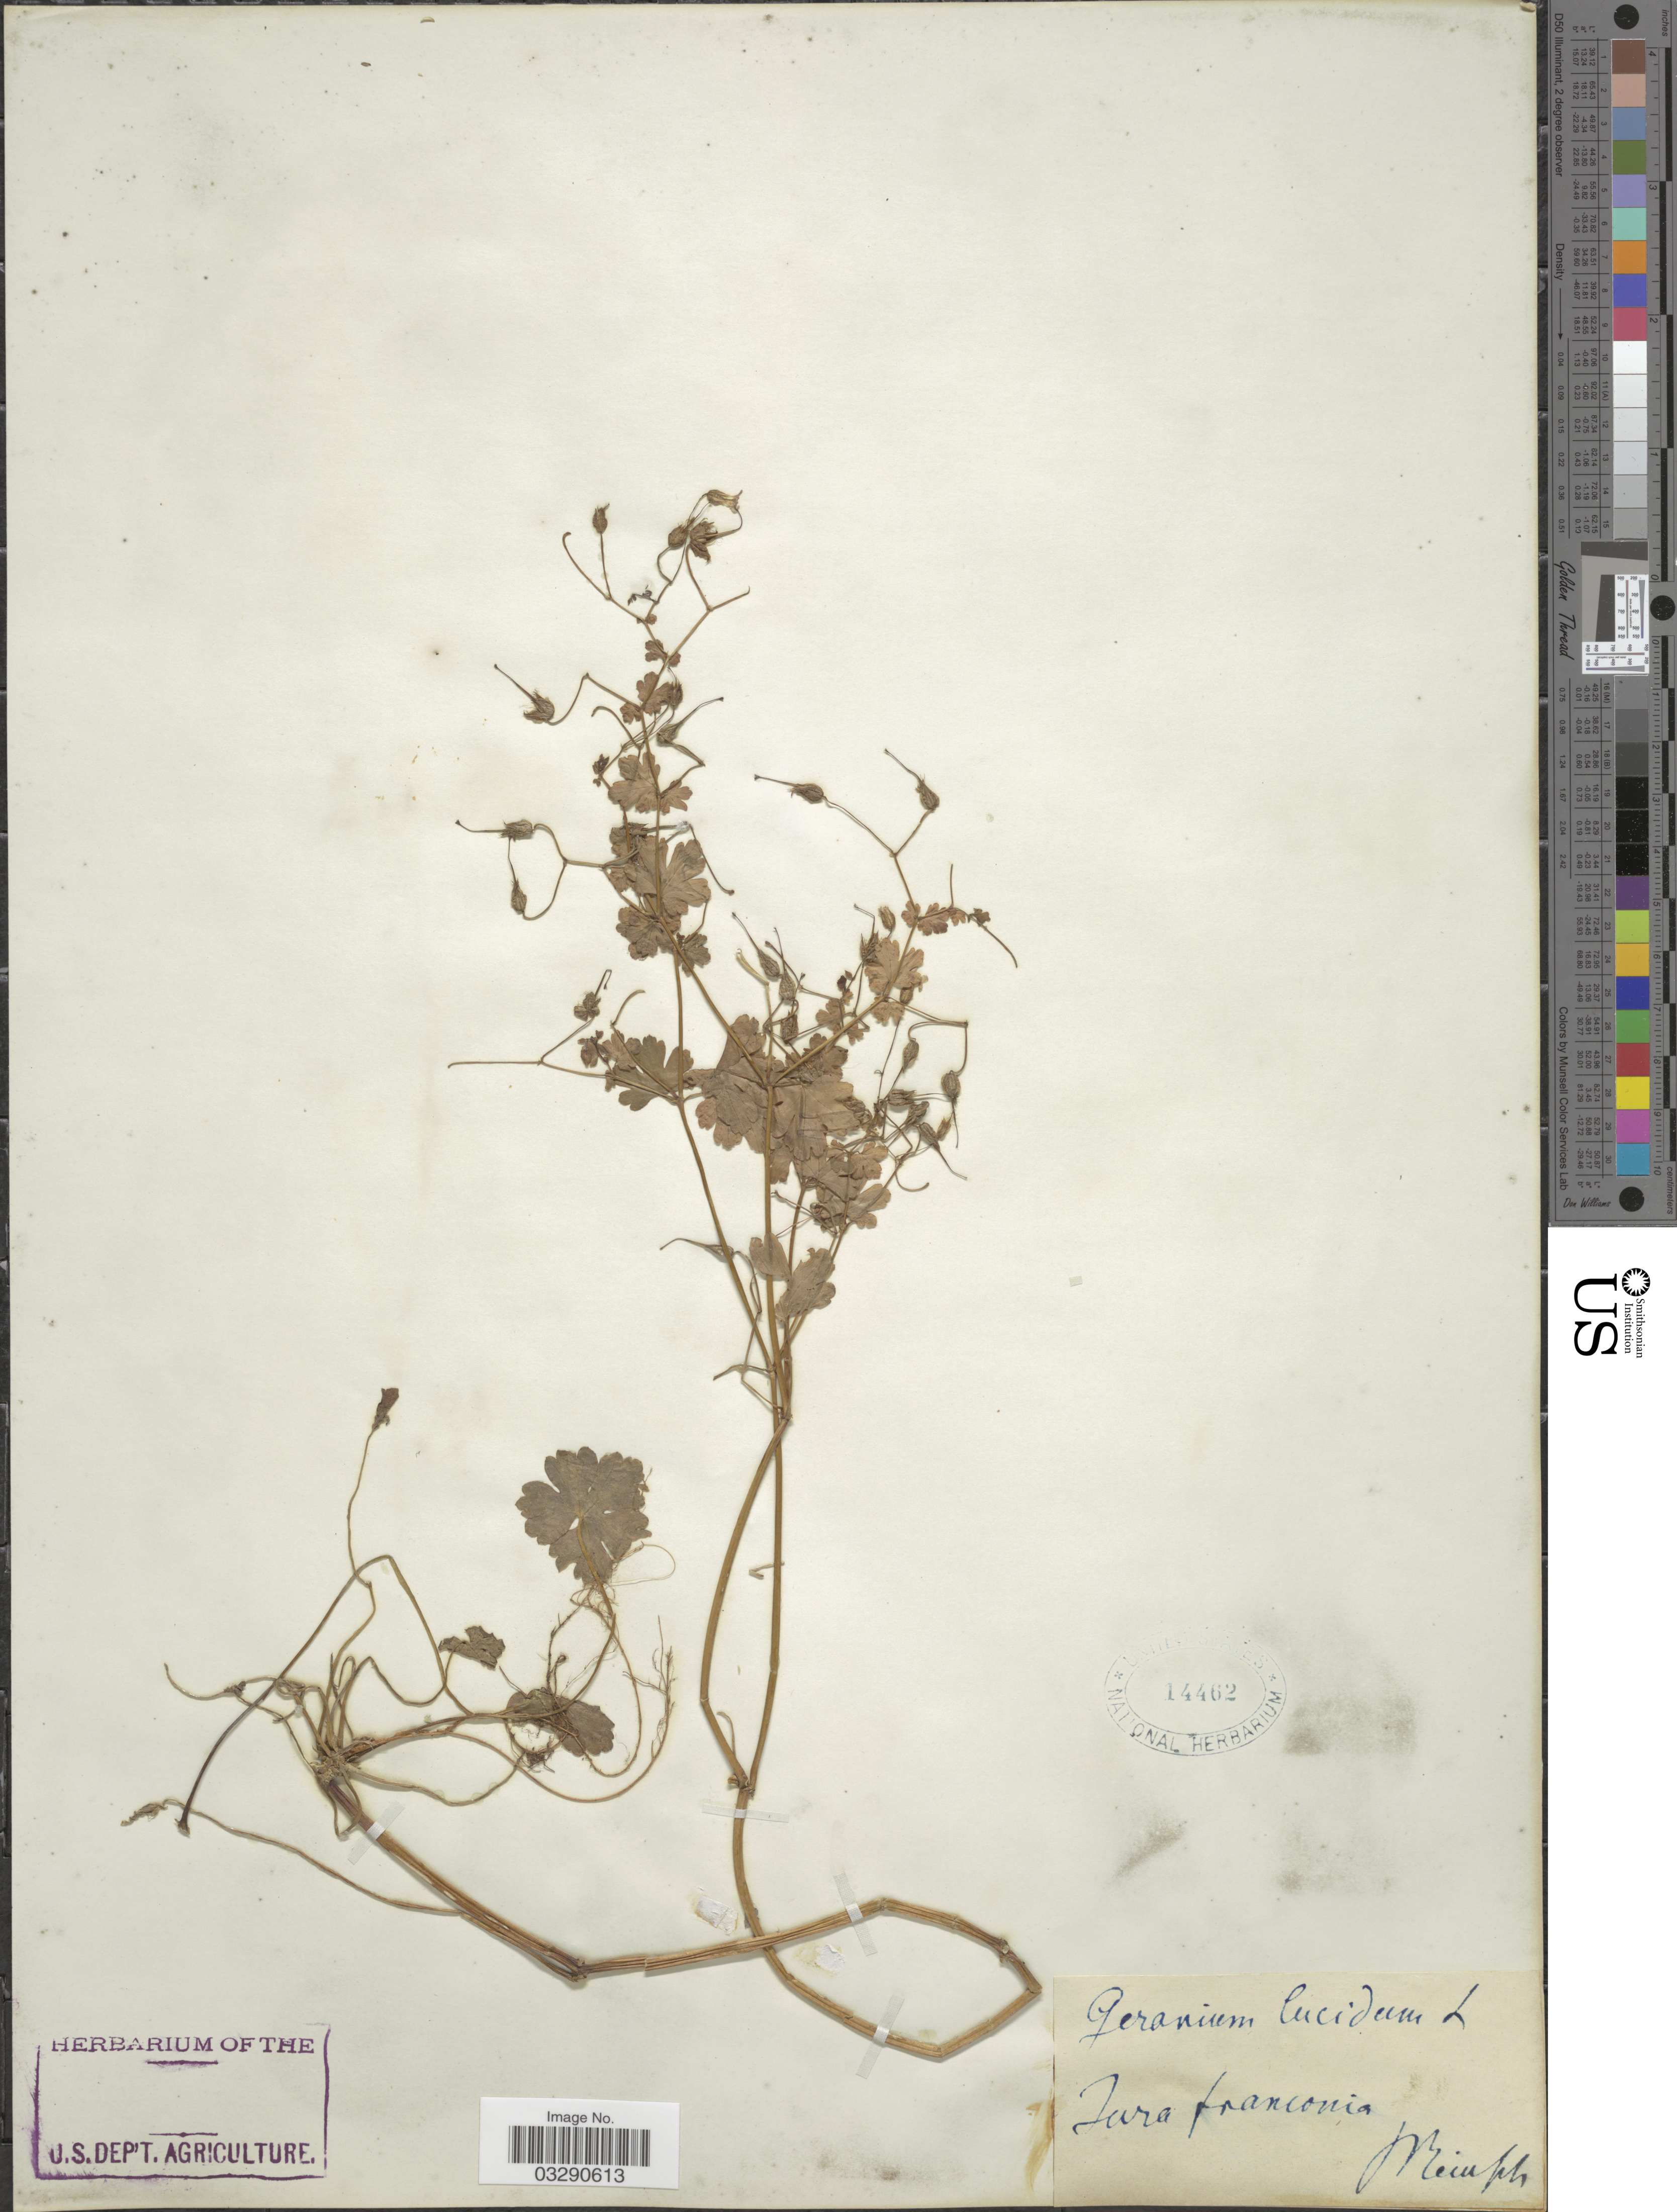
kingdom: Plantae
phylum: Tracheophyta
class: Magnoliopsida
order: Geraniales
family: Geraniaceae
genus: Geranium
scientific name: Geranium lucidum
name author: L.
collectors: P. Reinsch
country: Germany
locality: Jura franconia.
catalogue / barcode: US 14462